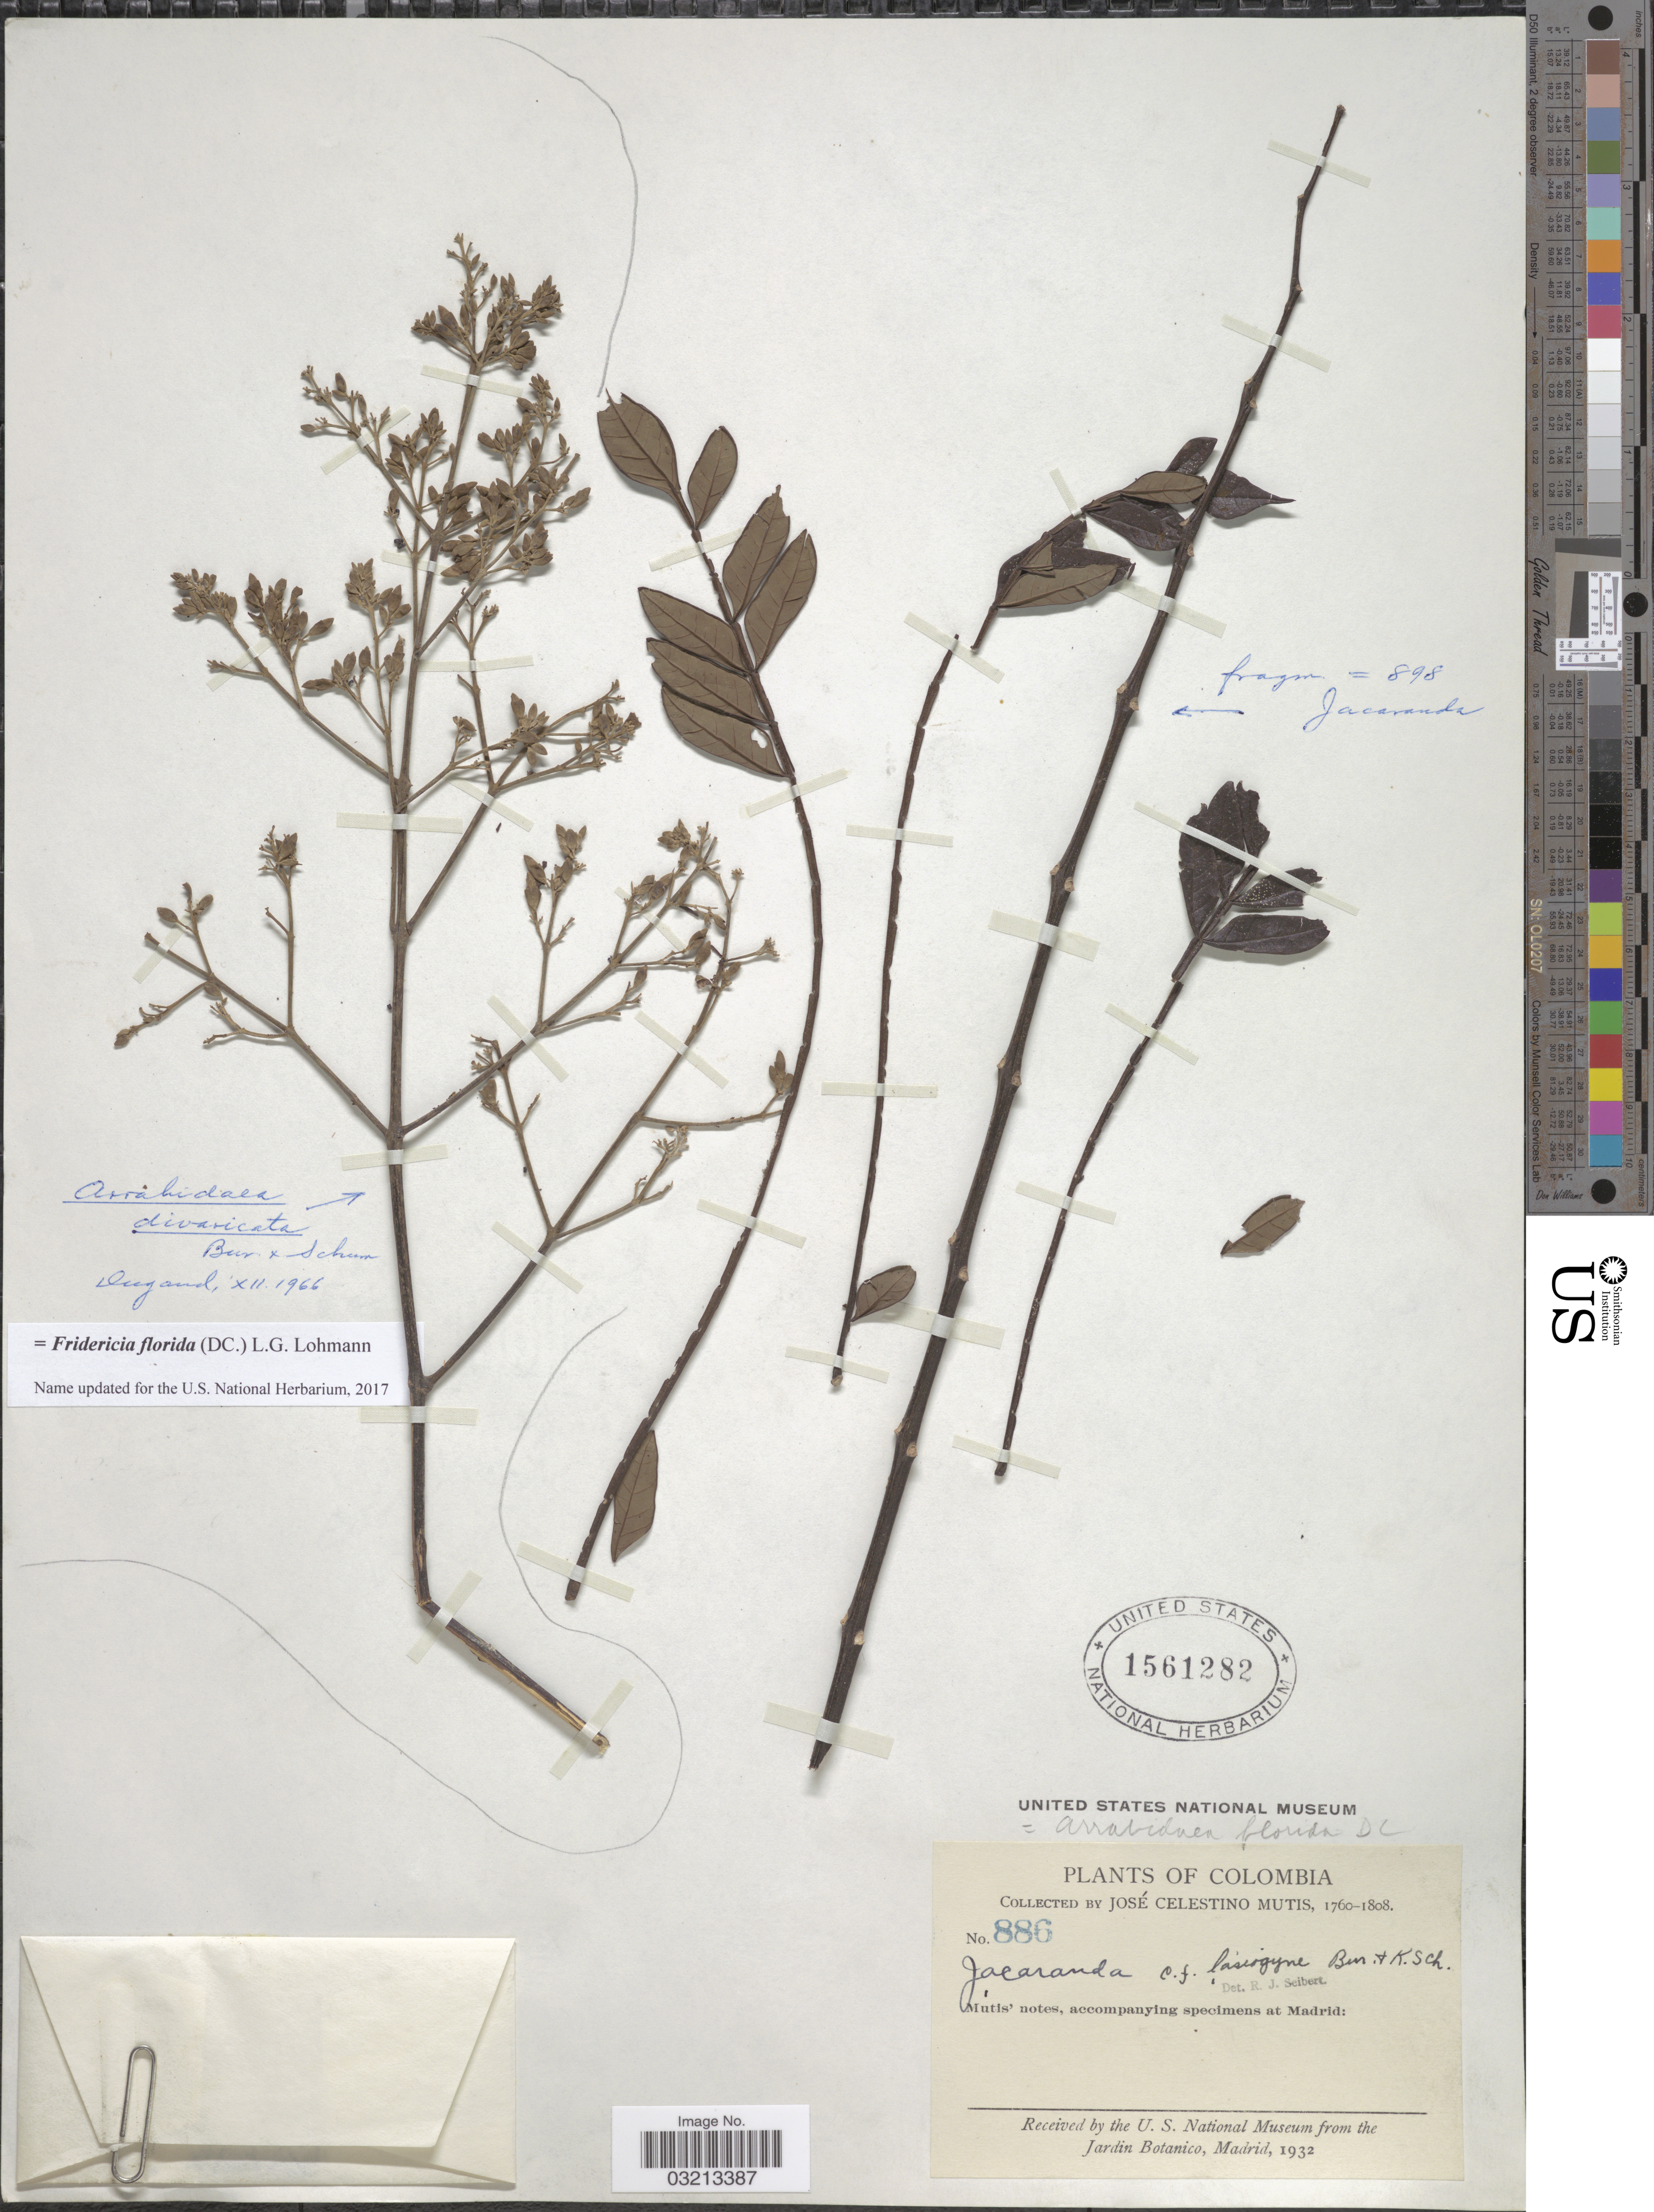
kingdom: Plantae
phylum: Tracheophyta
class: Magnoliopsida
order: Lamiales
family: Bignoniaceae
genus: Fridericia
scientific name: Fridericia florida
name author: (DC.) L.G. Lohmann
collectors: J. C. B. Mutis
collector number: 886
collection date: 1760/1808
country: Colombia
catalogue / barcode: US 1561282